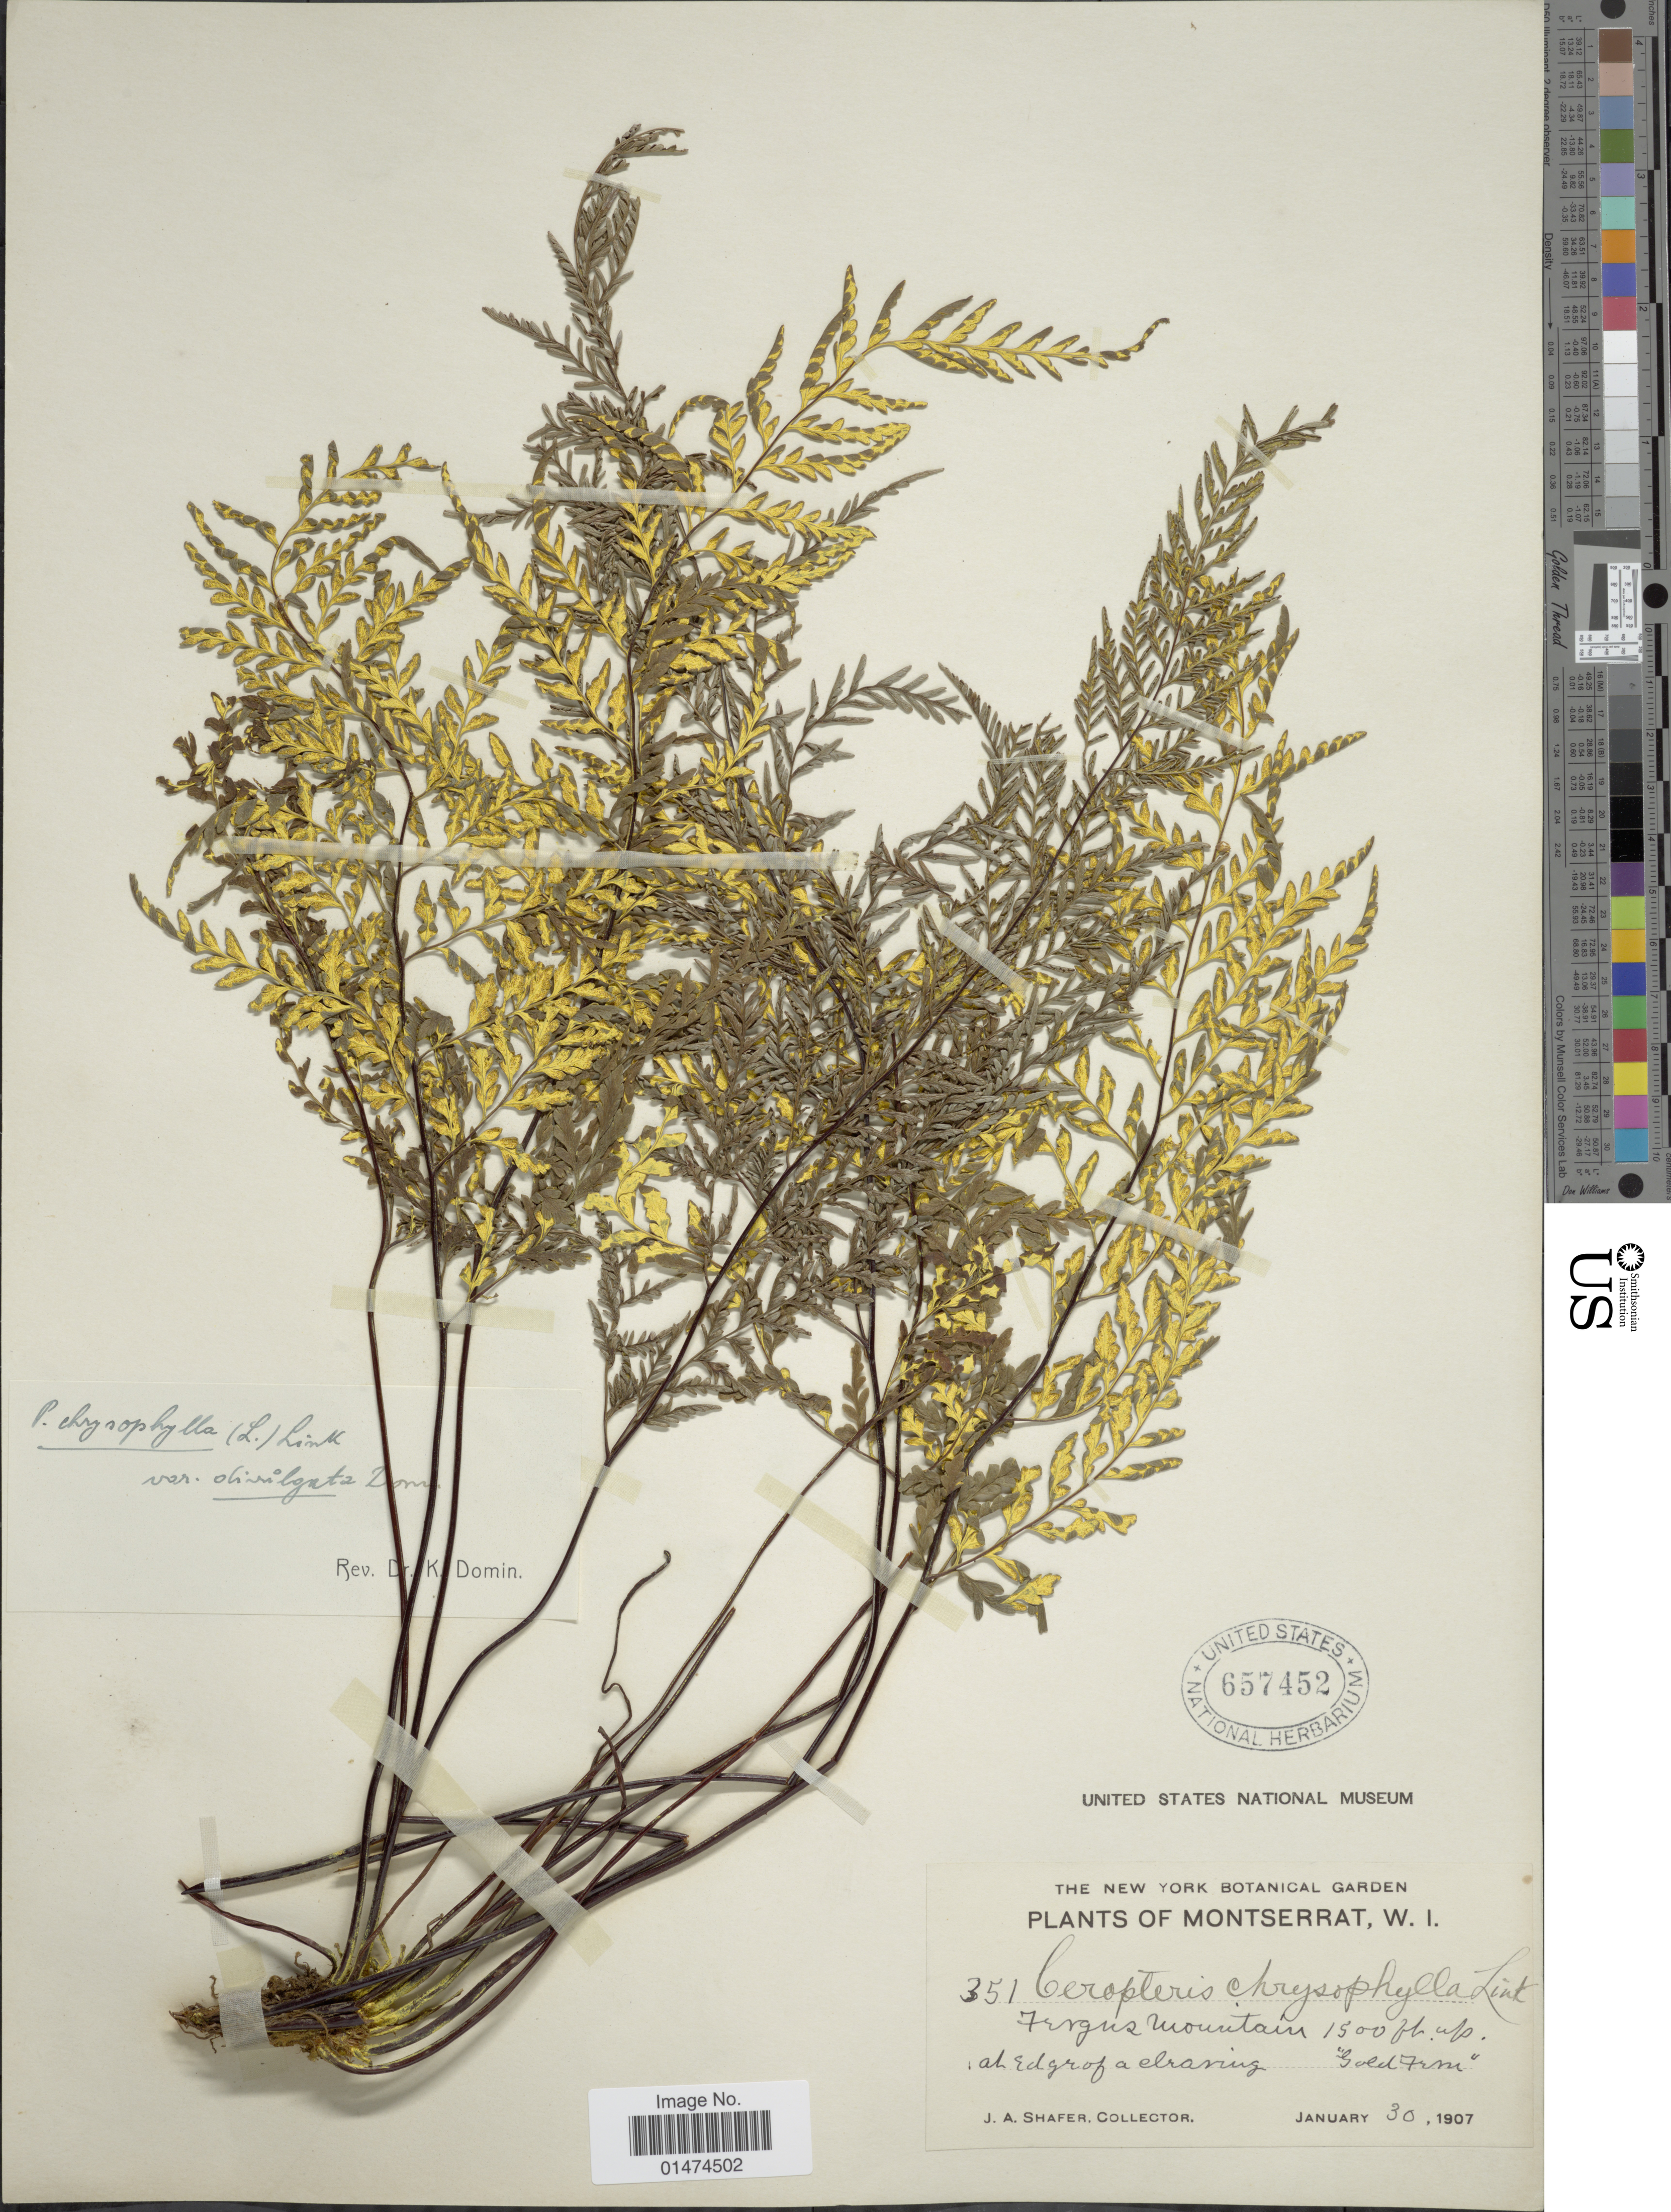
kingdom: Plantae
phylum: Tracheophyta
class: Polypodiopsida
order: Polypodiales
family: Pteridaceae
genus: Pityrogramma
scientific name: Pityrogramma chrysophylla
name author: (Sw.) Link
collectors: J. A. Shafer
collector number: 351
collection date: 1907-01-30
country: Montserrat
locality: Montserrat, W. I.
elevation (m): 457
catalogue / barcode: US 657452